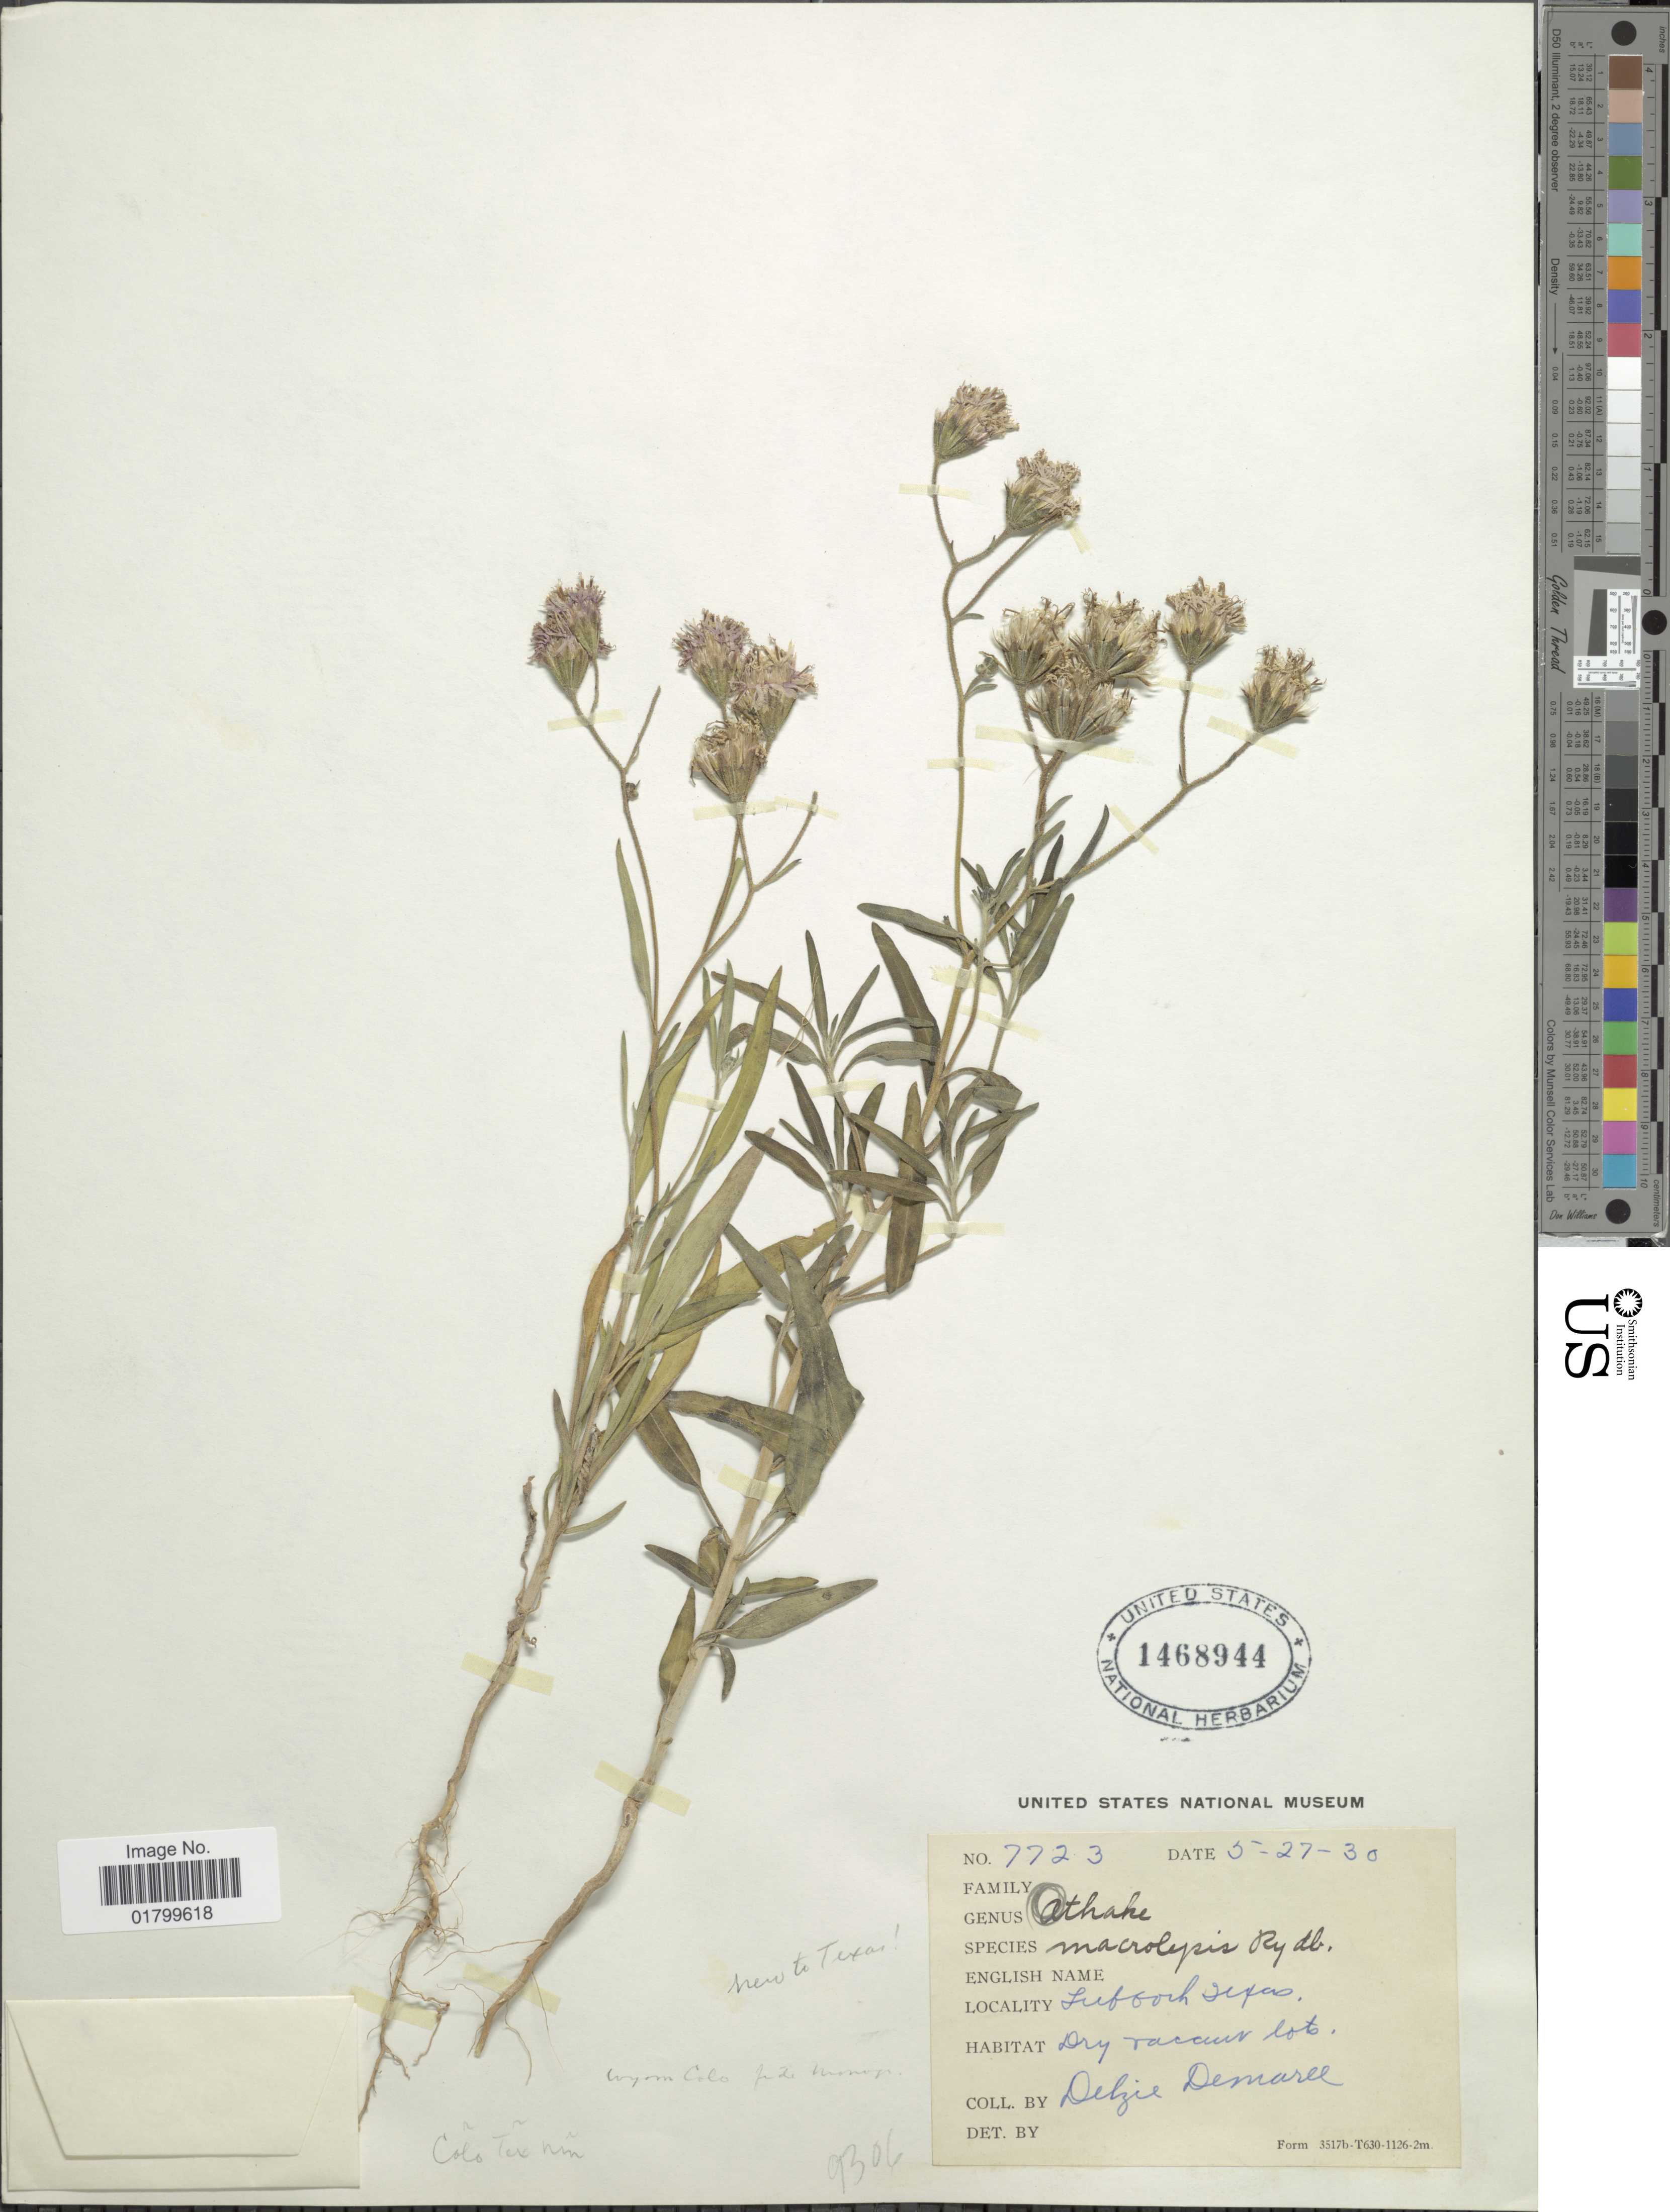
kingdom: Plantae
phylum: Tracheophyta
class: Magnoliopsida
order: Asterales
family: Asteraceae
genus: Palafoxia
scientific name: Palafoxia macrolepis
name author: (Rydb.) Cory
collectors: D. Demaree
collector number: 7723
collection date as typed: Transcribed d/m/y: 27/5/30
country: United States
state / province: Texas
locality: Lubbock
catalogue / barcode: US 1468944